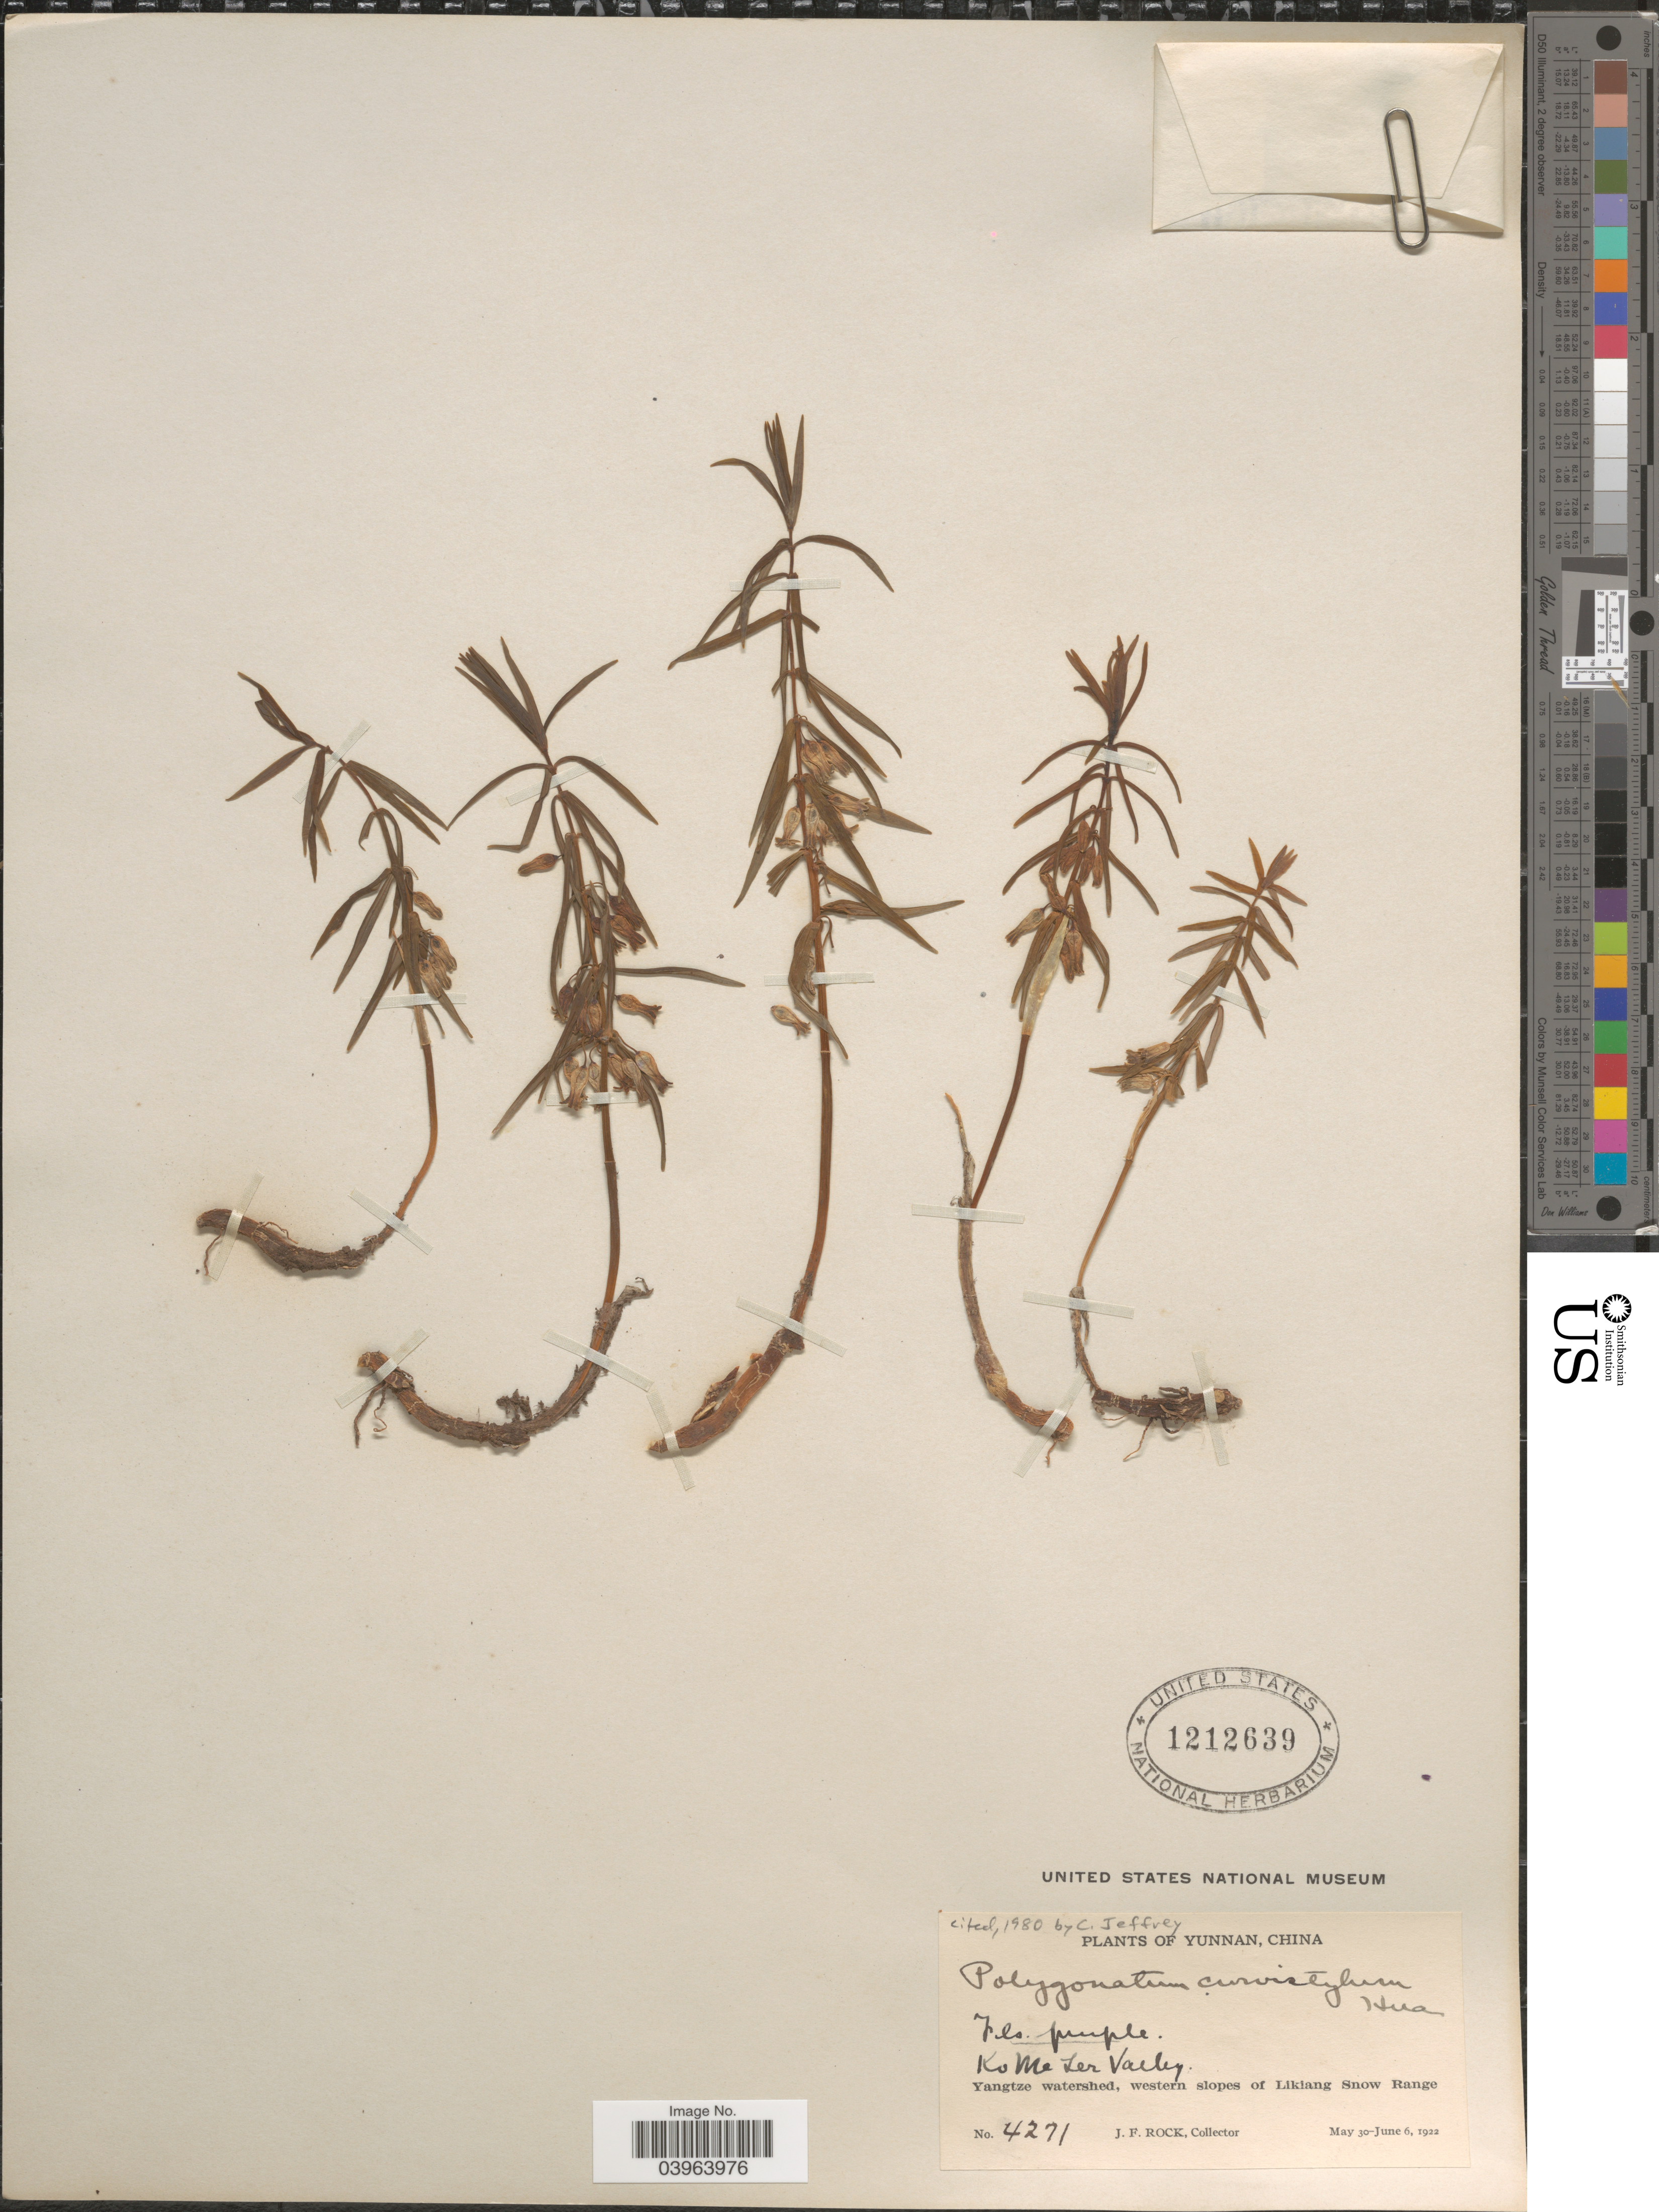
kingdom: Plantae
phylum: Tracheophyta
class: Liliopsida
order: Asparagales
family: Asparagaceae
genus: Polygonatum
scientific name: Polygonatum curvistylum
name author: Hua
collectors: J. Rock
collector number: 4271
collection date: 1922-05-30/1922-06-06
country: China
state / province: Yunnan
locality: Ko Me Ler [interpreted] Valley. Yangtze watershed, western slopes of Likiang Snow Range.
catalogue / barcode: US 1212639